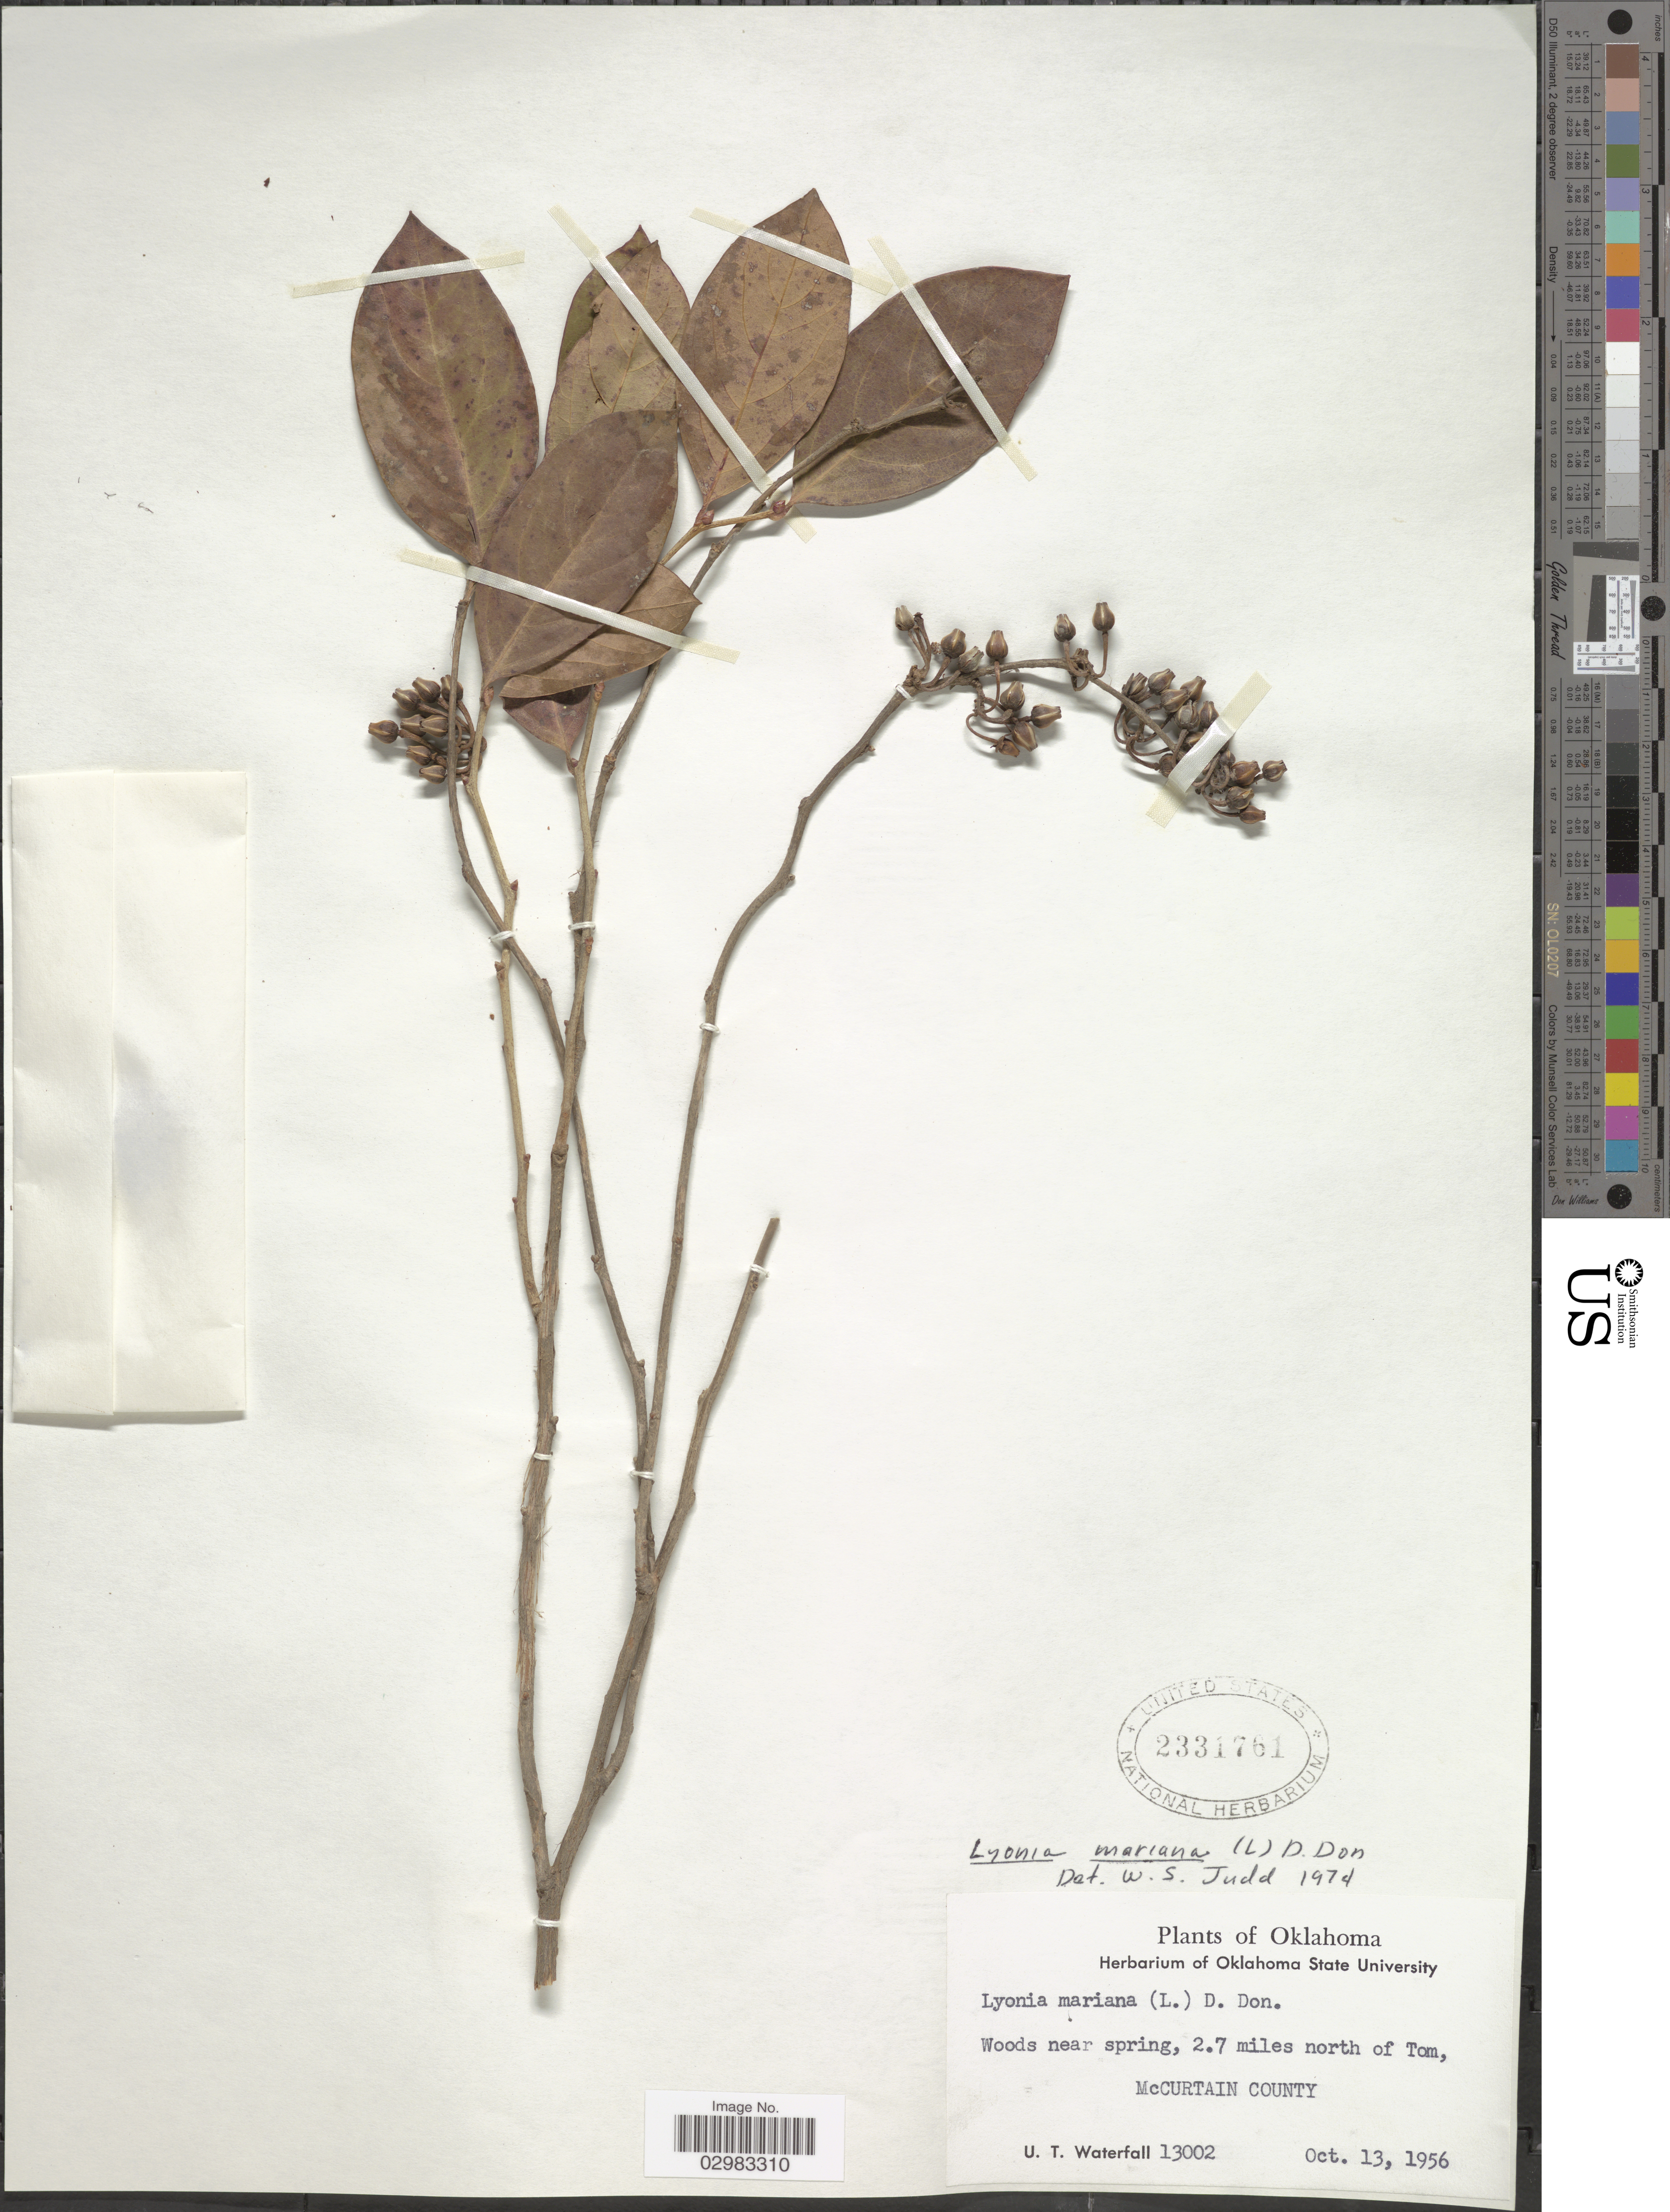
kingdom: Plantae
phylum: Tracheophyta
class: Magnoliopsida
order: Ericales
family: Ericaceae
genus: Lyonia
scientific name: Lyonia mariana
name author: (L.) D. Don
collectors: U. T. Waterfall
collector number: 13002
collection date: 1956-10-13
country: United States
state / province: Oklahoma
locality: Woods near spring, 2.7 miles north of Tom. McCurtain County.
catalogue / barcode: US 2331761